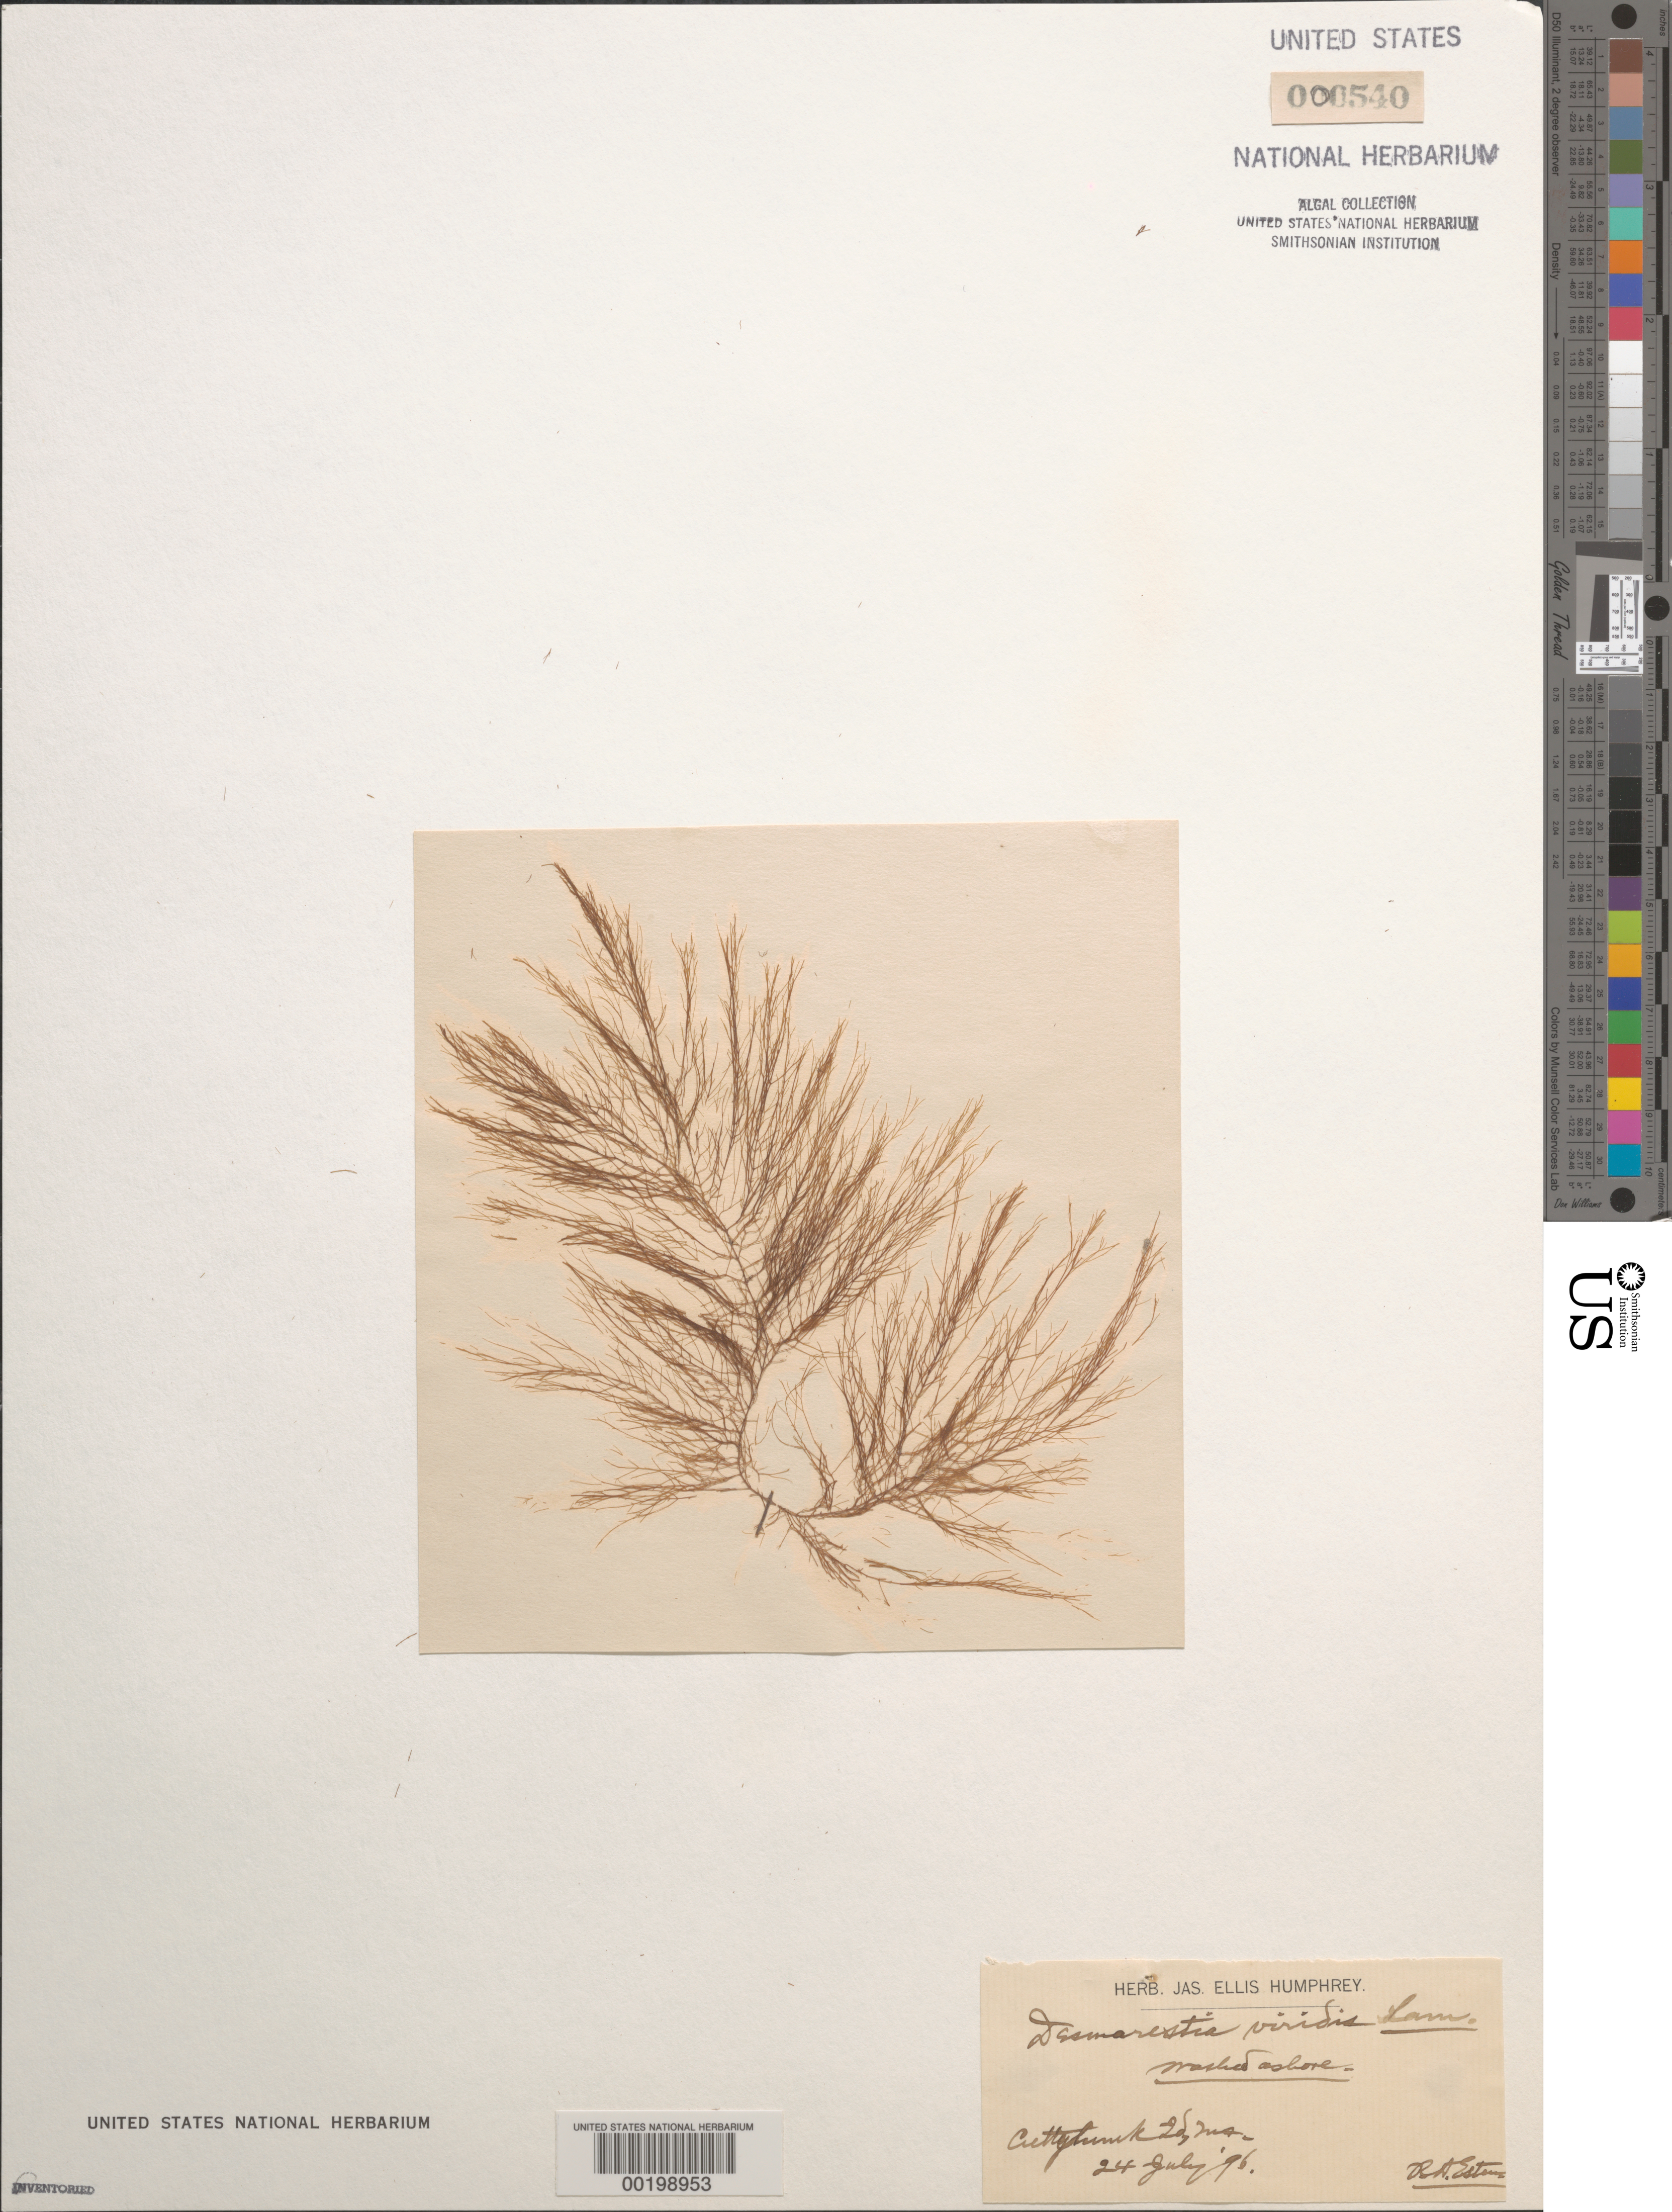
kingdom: Chromista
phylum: Ochrophyta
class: Phaeophyceae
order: Desmarestiales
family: Desmarestiaceae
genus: Desmarestia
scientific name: Desmarestia viridis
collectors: R. A. Eaton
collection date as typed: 24 Jul 1896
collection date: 1896-07-24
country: United States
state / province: Massachusetts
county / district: Dukes County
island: Cuttyhunk Island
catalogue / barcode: US 540